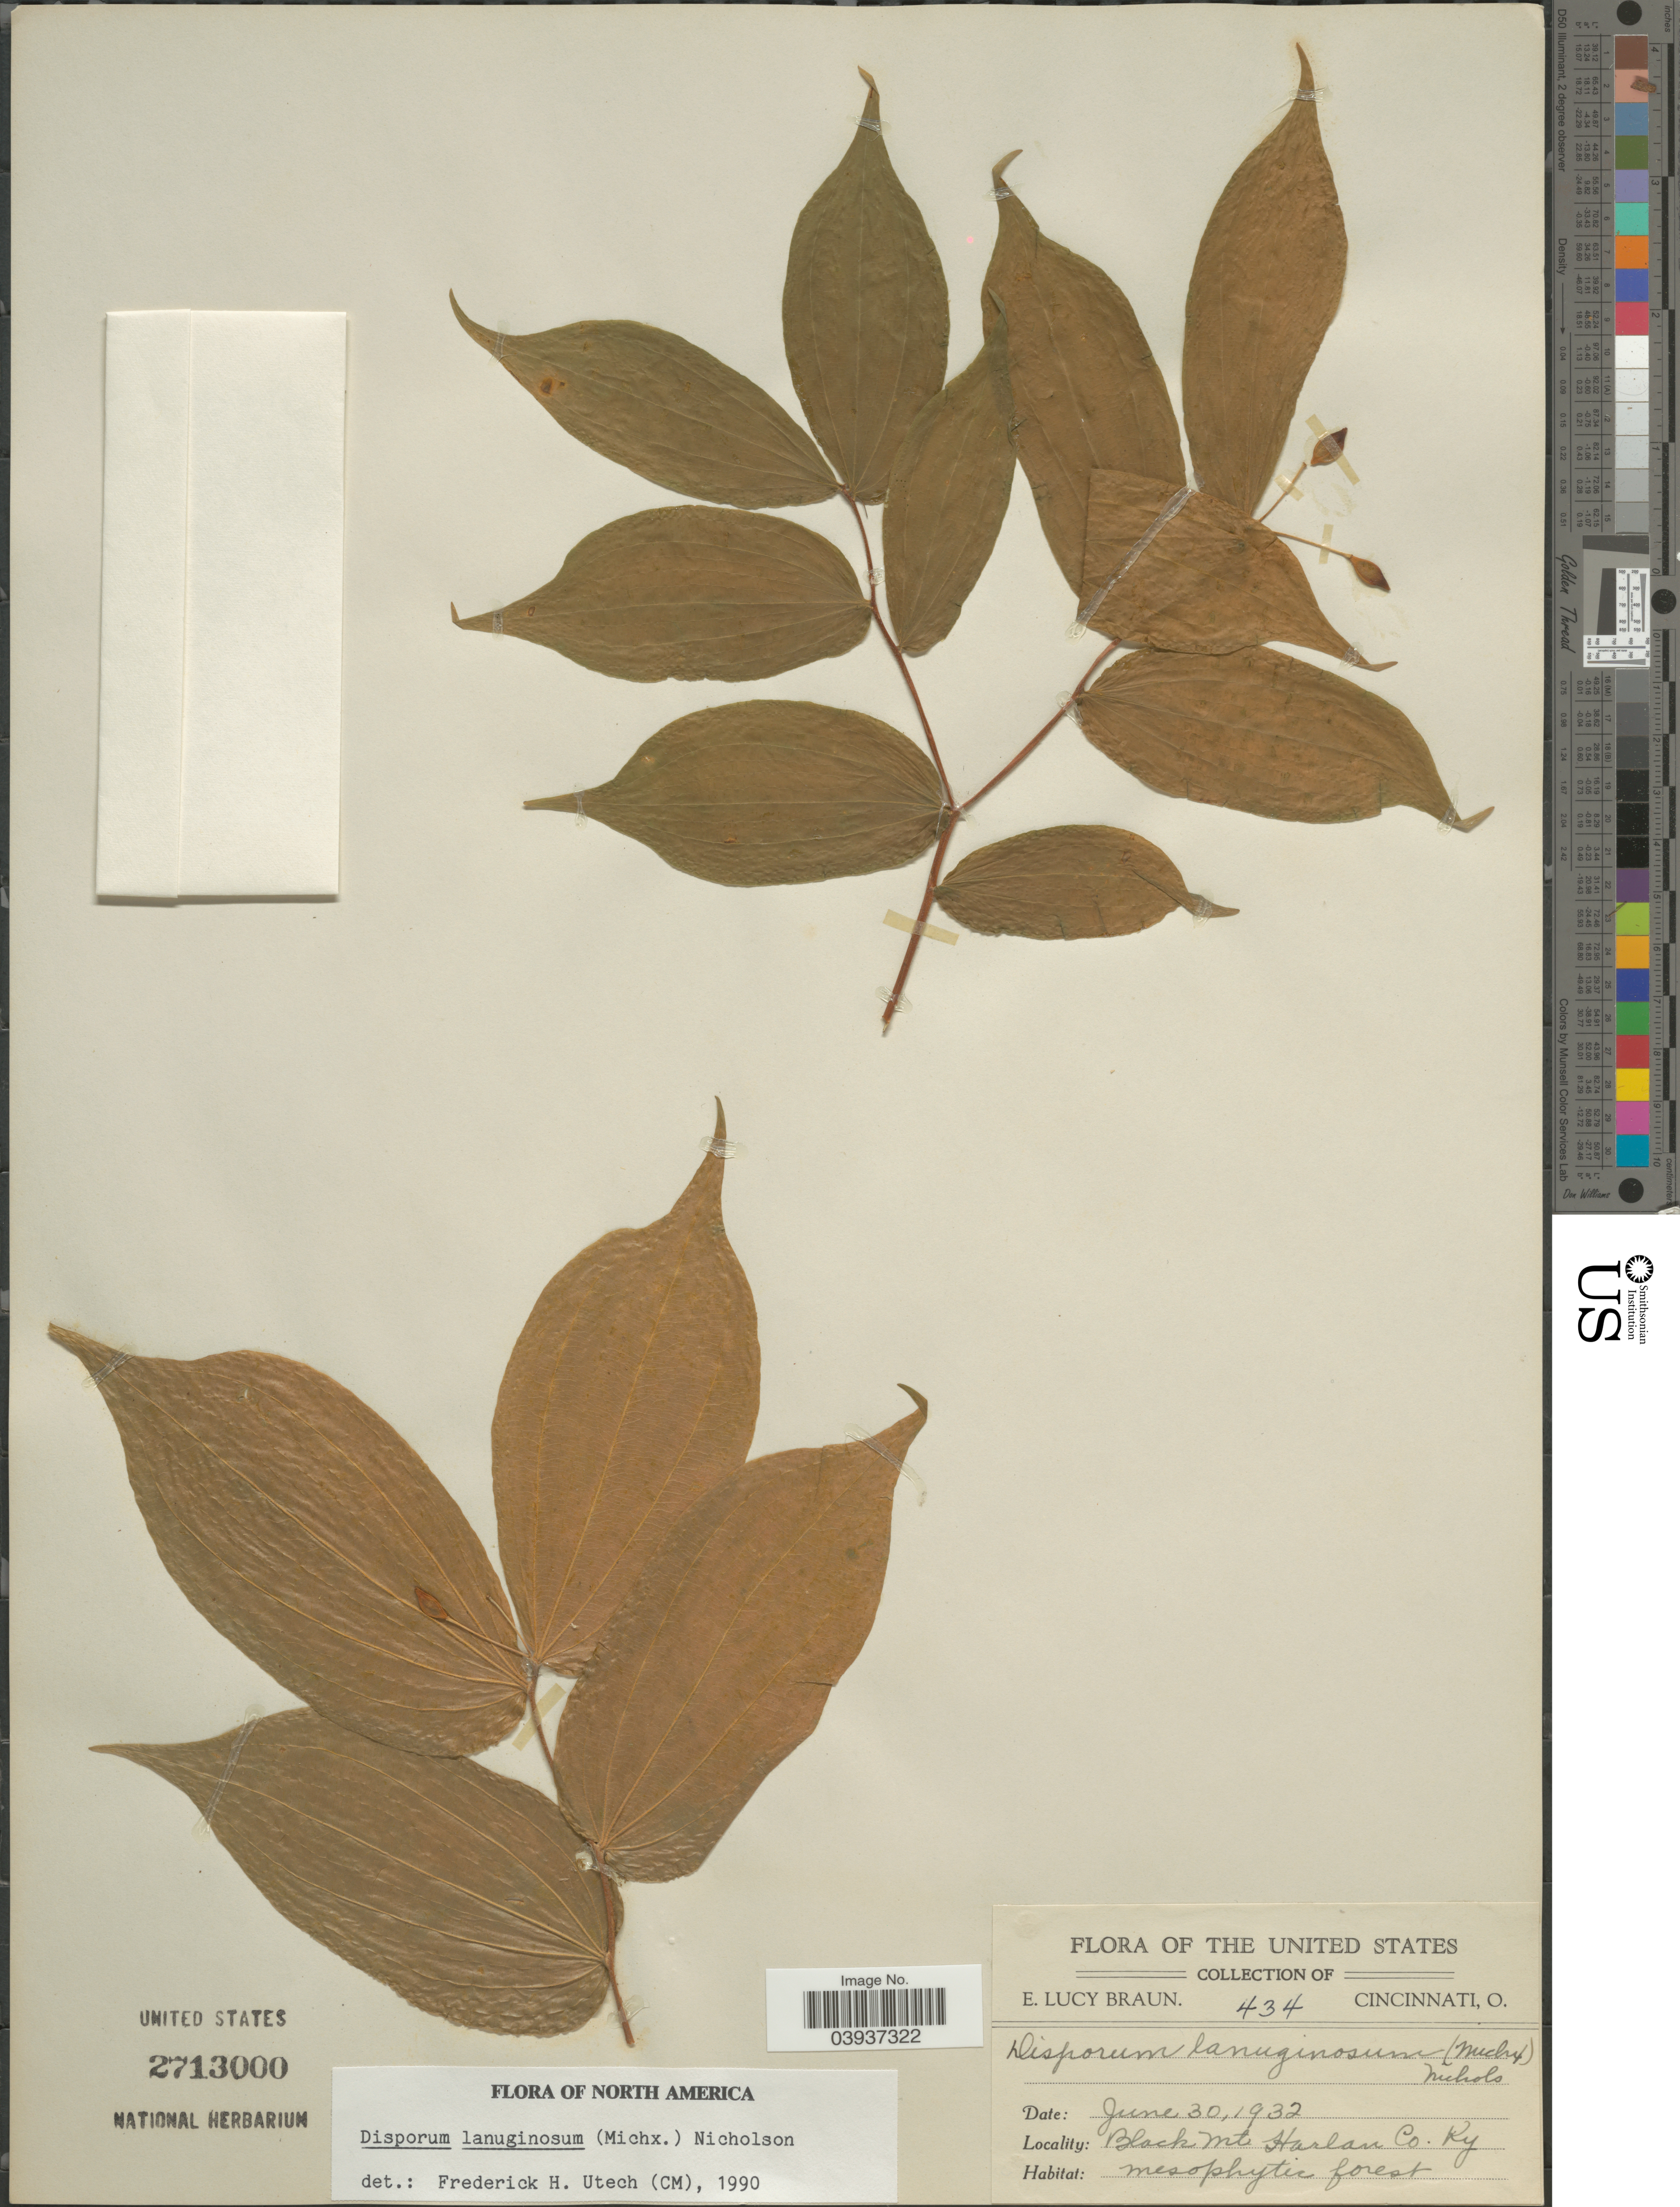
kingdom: Plantae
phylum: Tracheophyta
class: Liliopsida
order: Liliales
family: Colchicaceae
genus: Disporum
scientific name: Disporum lanuginosum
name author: (Michx.) G. Nicholson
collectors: E. L. Braun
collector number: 434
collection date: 1932-06-30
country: United States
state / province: Kentucky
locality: Black Mts Harlan Co.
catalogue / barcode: US 2713000